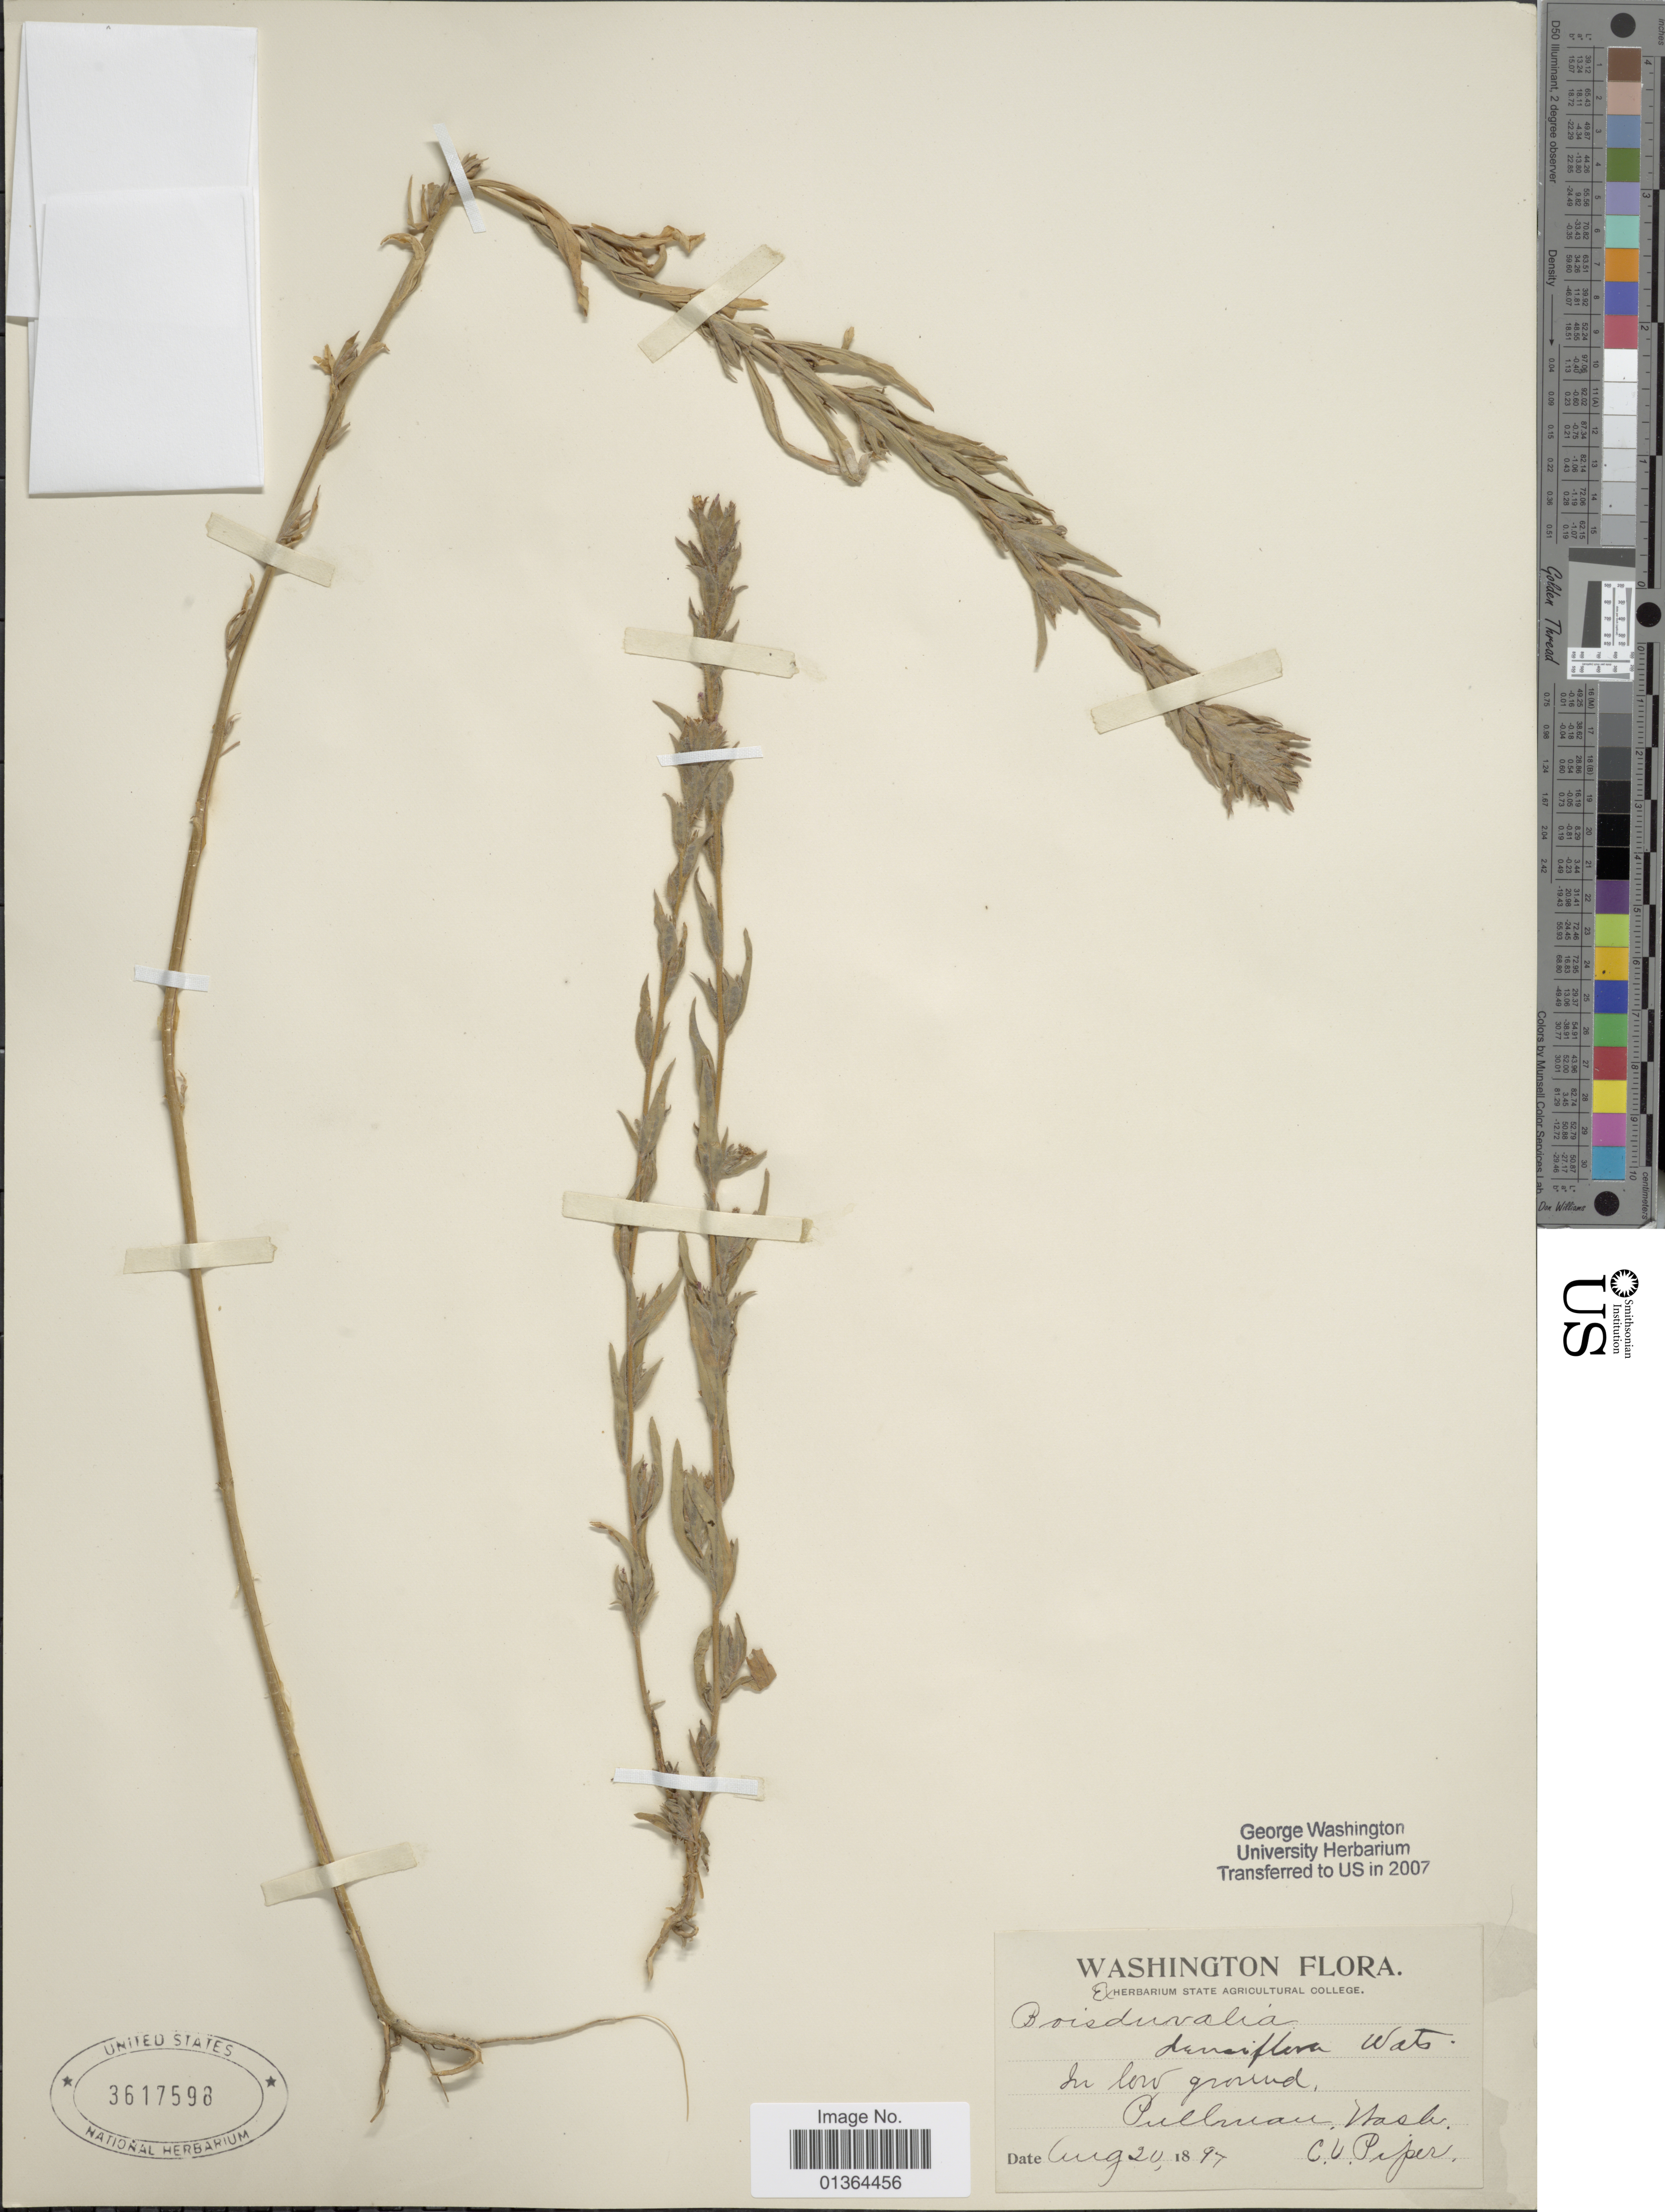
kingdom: Plantae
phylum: Tracheophyta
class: Magnoliopsida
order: Myrtales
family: Onagraceae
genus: Epilobium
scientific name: Epilobium densiflorum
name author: (Lindl.) Hoch & P.H. Raven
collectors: C. V. Piper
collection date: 1897-08-20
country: United States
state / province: Washington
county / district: Whitman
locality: Pullman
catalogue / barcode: US 3617598